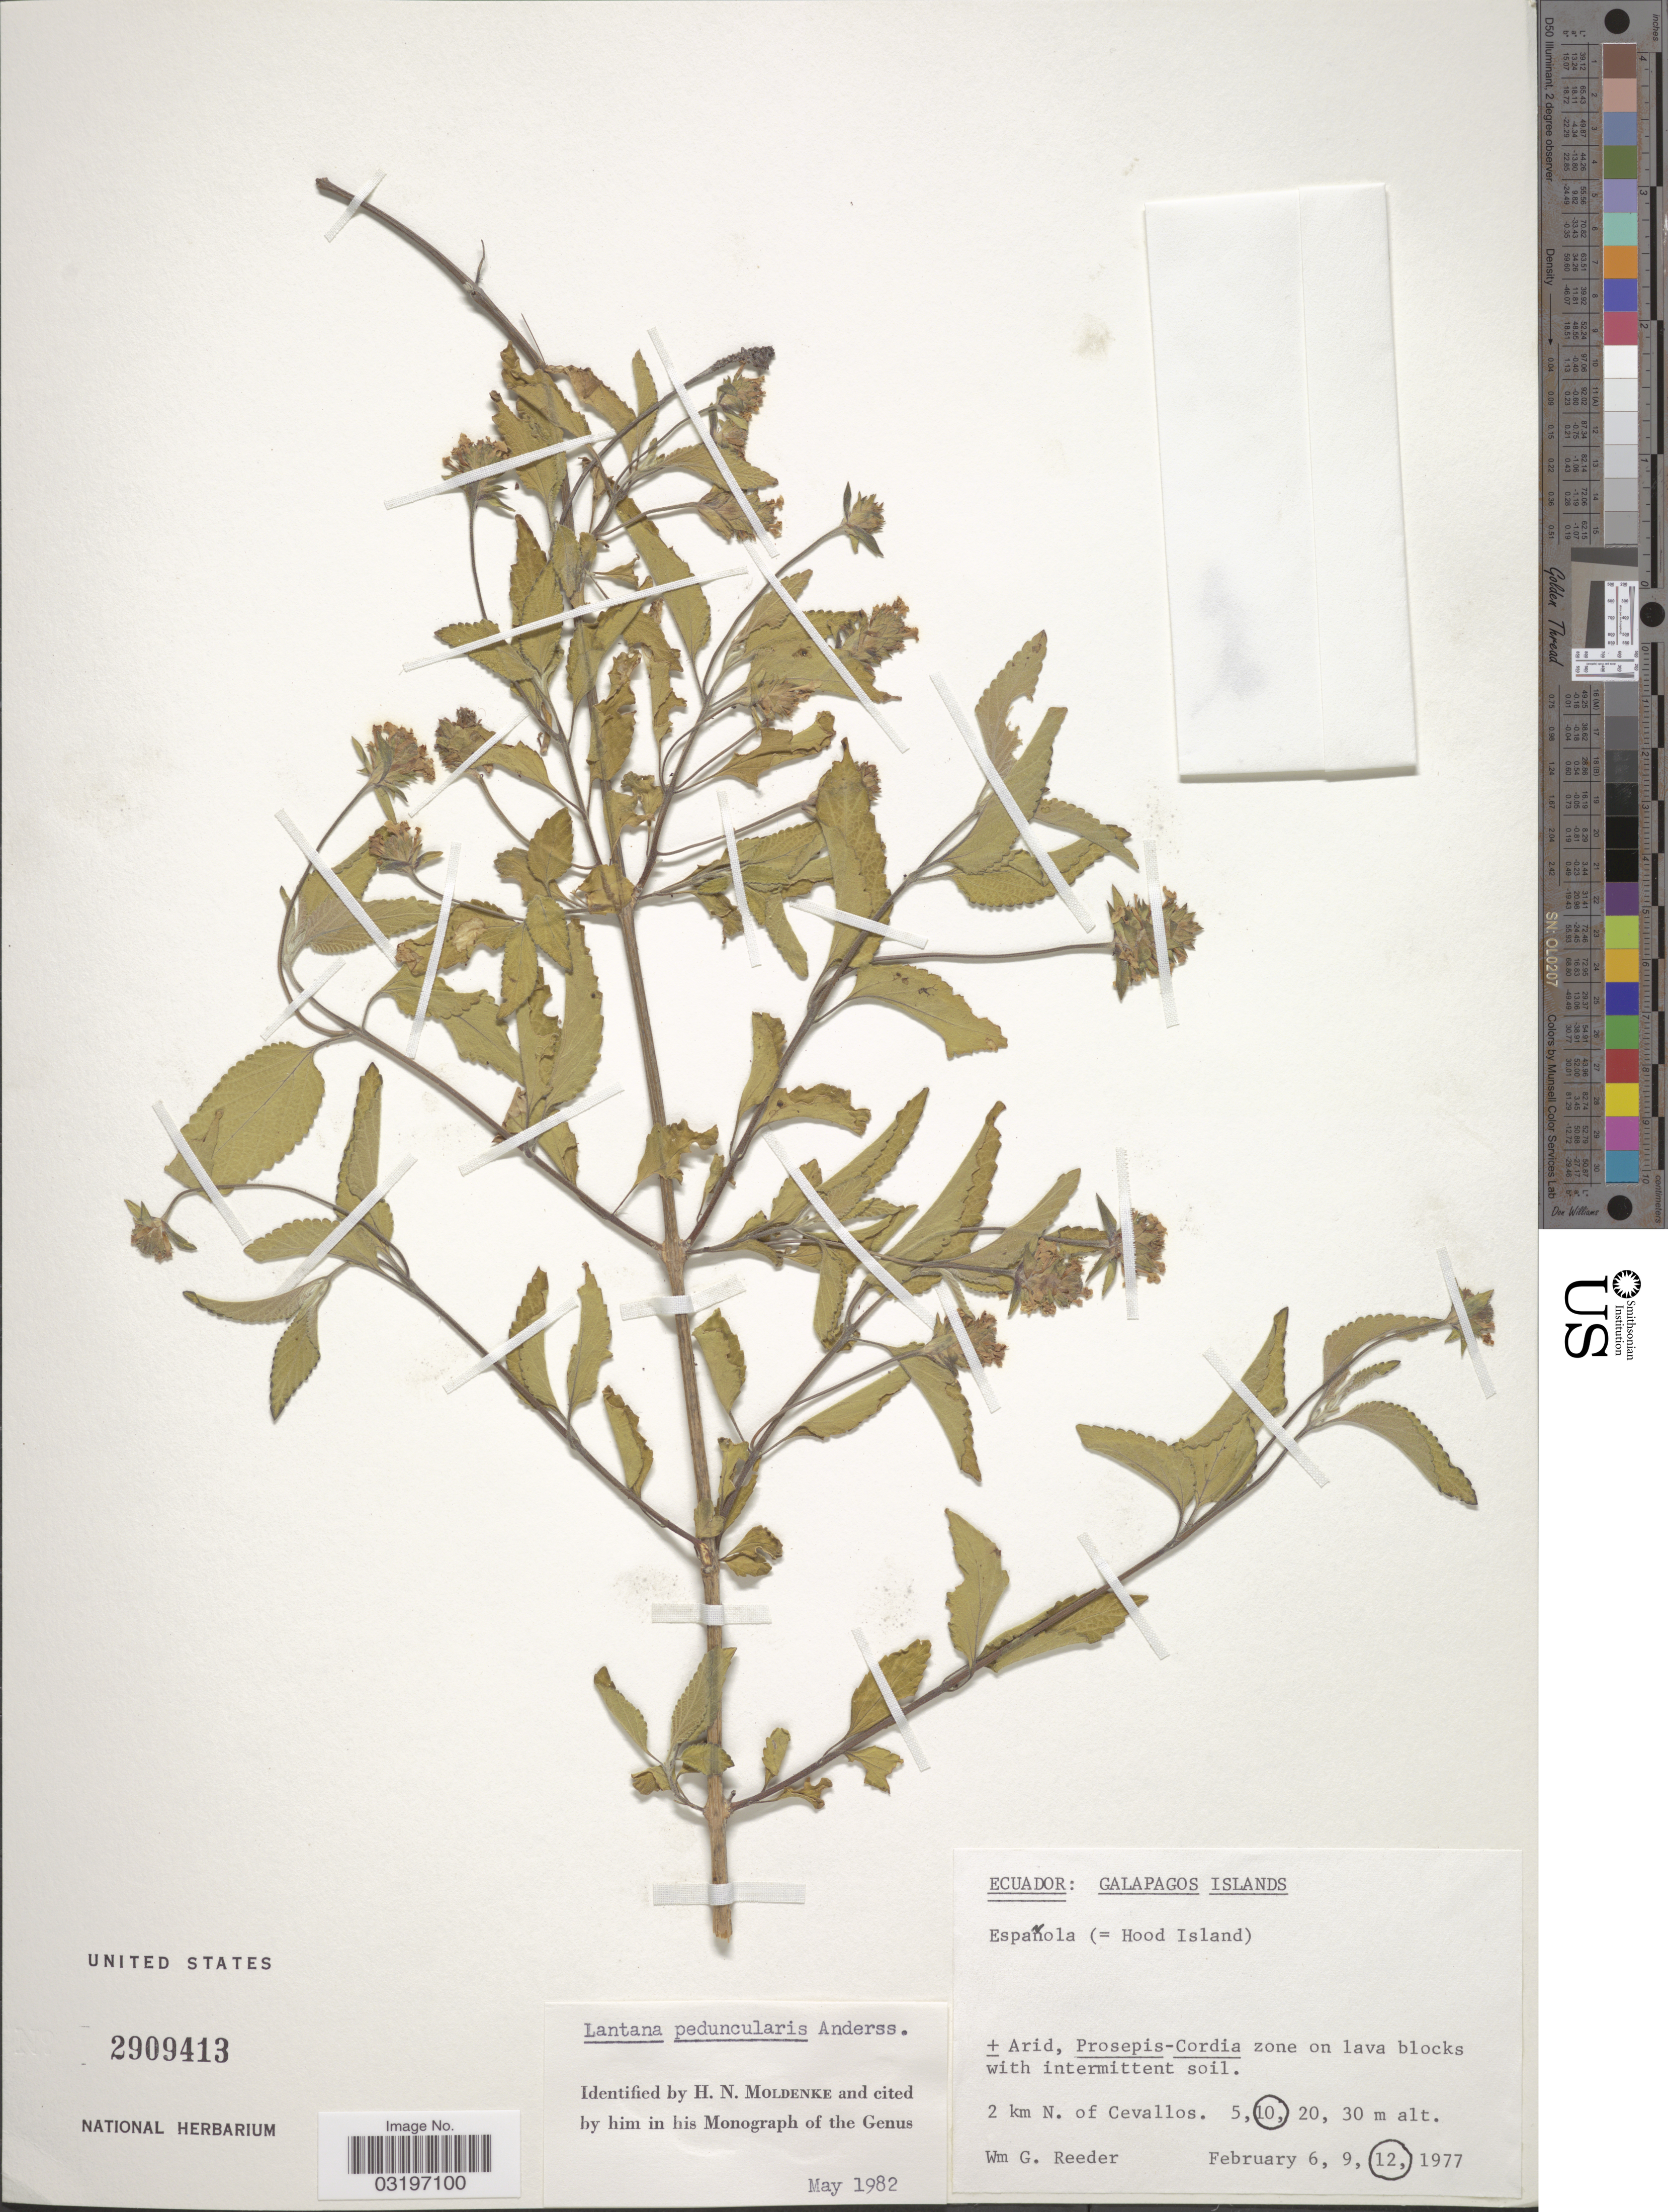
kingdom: Plantae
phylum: Tracheophyta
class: Magnoliopsida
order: Lamiales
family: Verbenaceae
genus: Lantana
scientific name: Lantana peduncularis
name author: Andersson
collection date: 1977-02-12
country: Ecuador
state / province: Colón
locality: Galapagos Islands. 2 km N. of Cevallos.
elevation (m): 10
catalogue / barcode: US 2909413